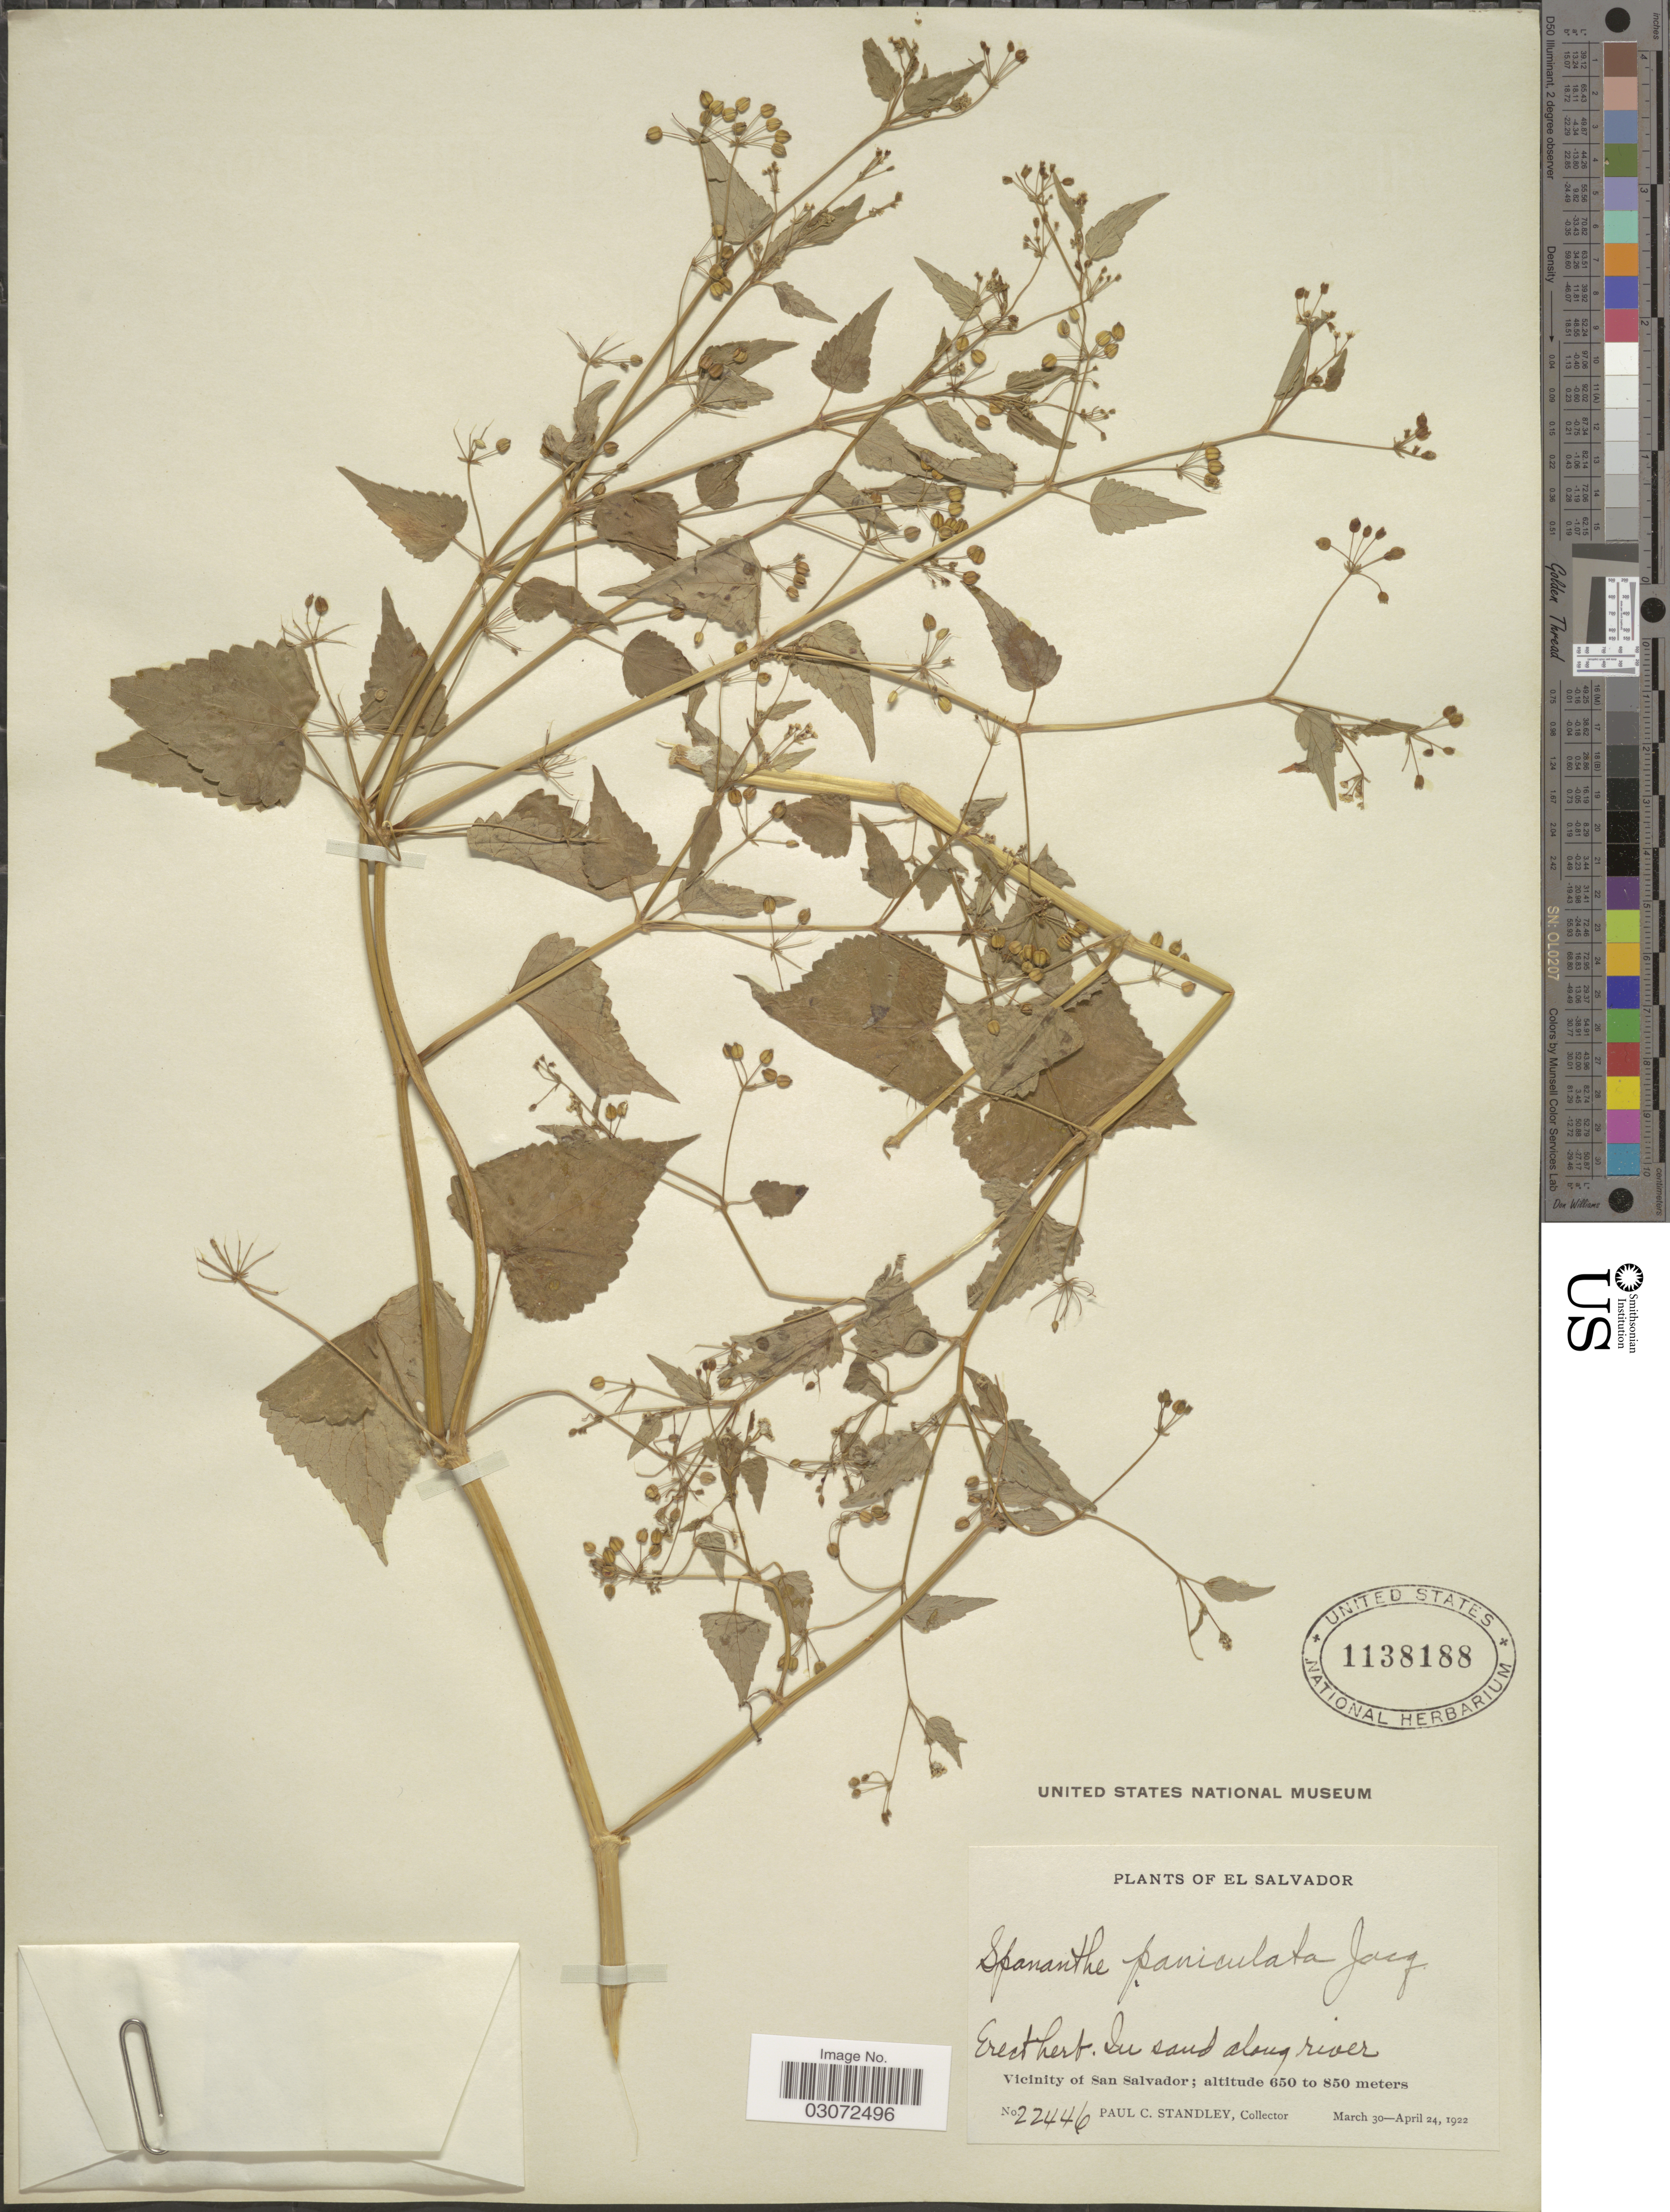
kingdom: Plantae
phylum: Tracheophyta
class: Magnoliopsida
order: Apiales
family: Apiaceae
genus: Spananthe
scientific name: Spananthe paniculata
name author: Jacq.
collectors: P. C. Standley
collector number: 22446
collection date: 1922-03-30/1922-04-24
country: El Salvador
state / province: San Salvador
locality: In sand along river, Vicinity of San Salvador.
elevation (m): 650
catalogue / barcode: US 1138188